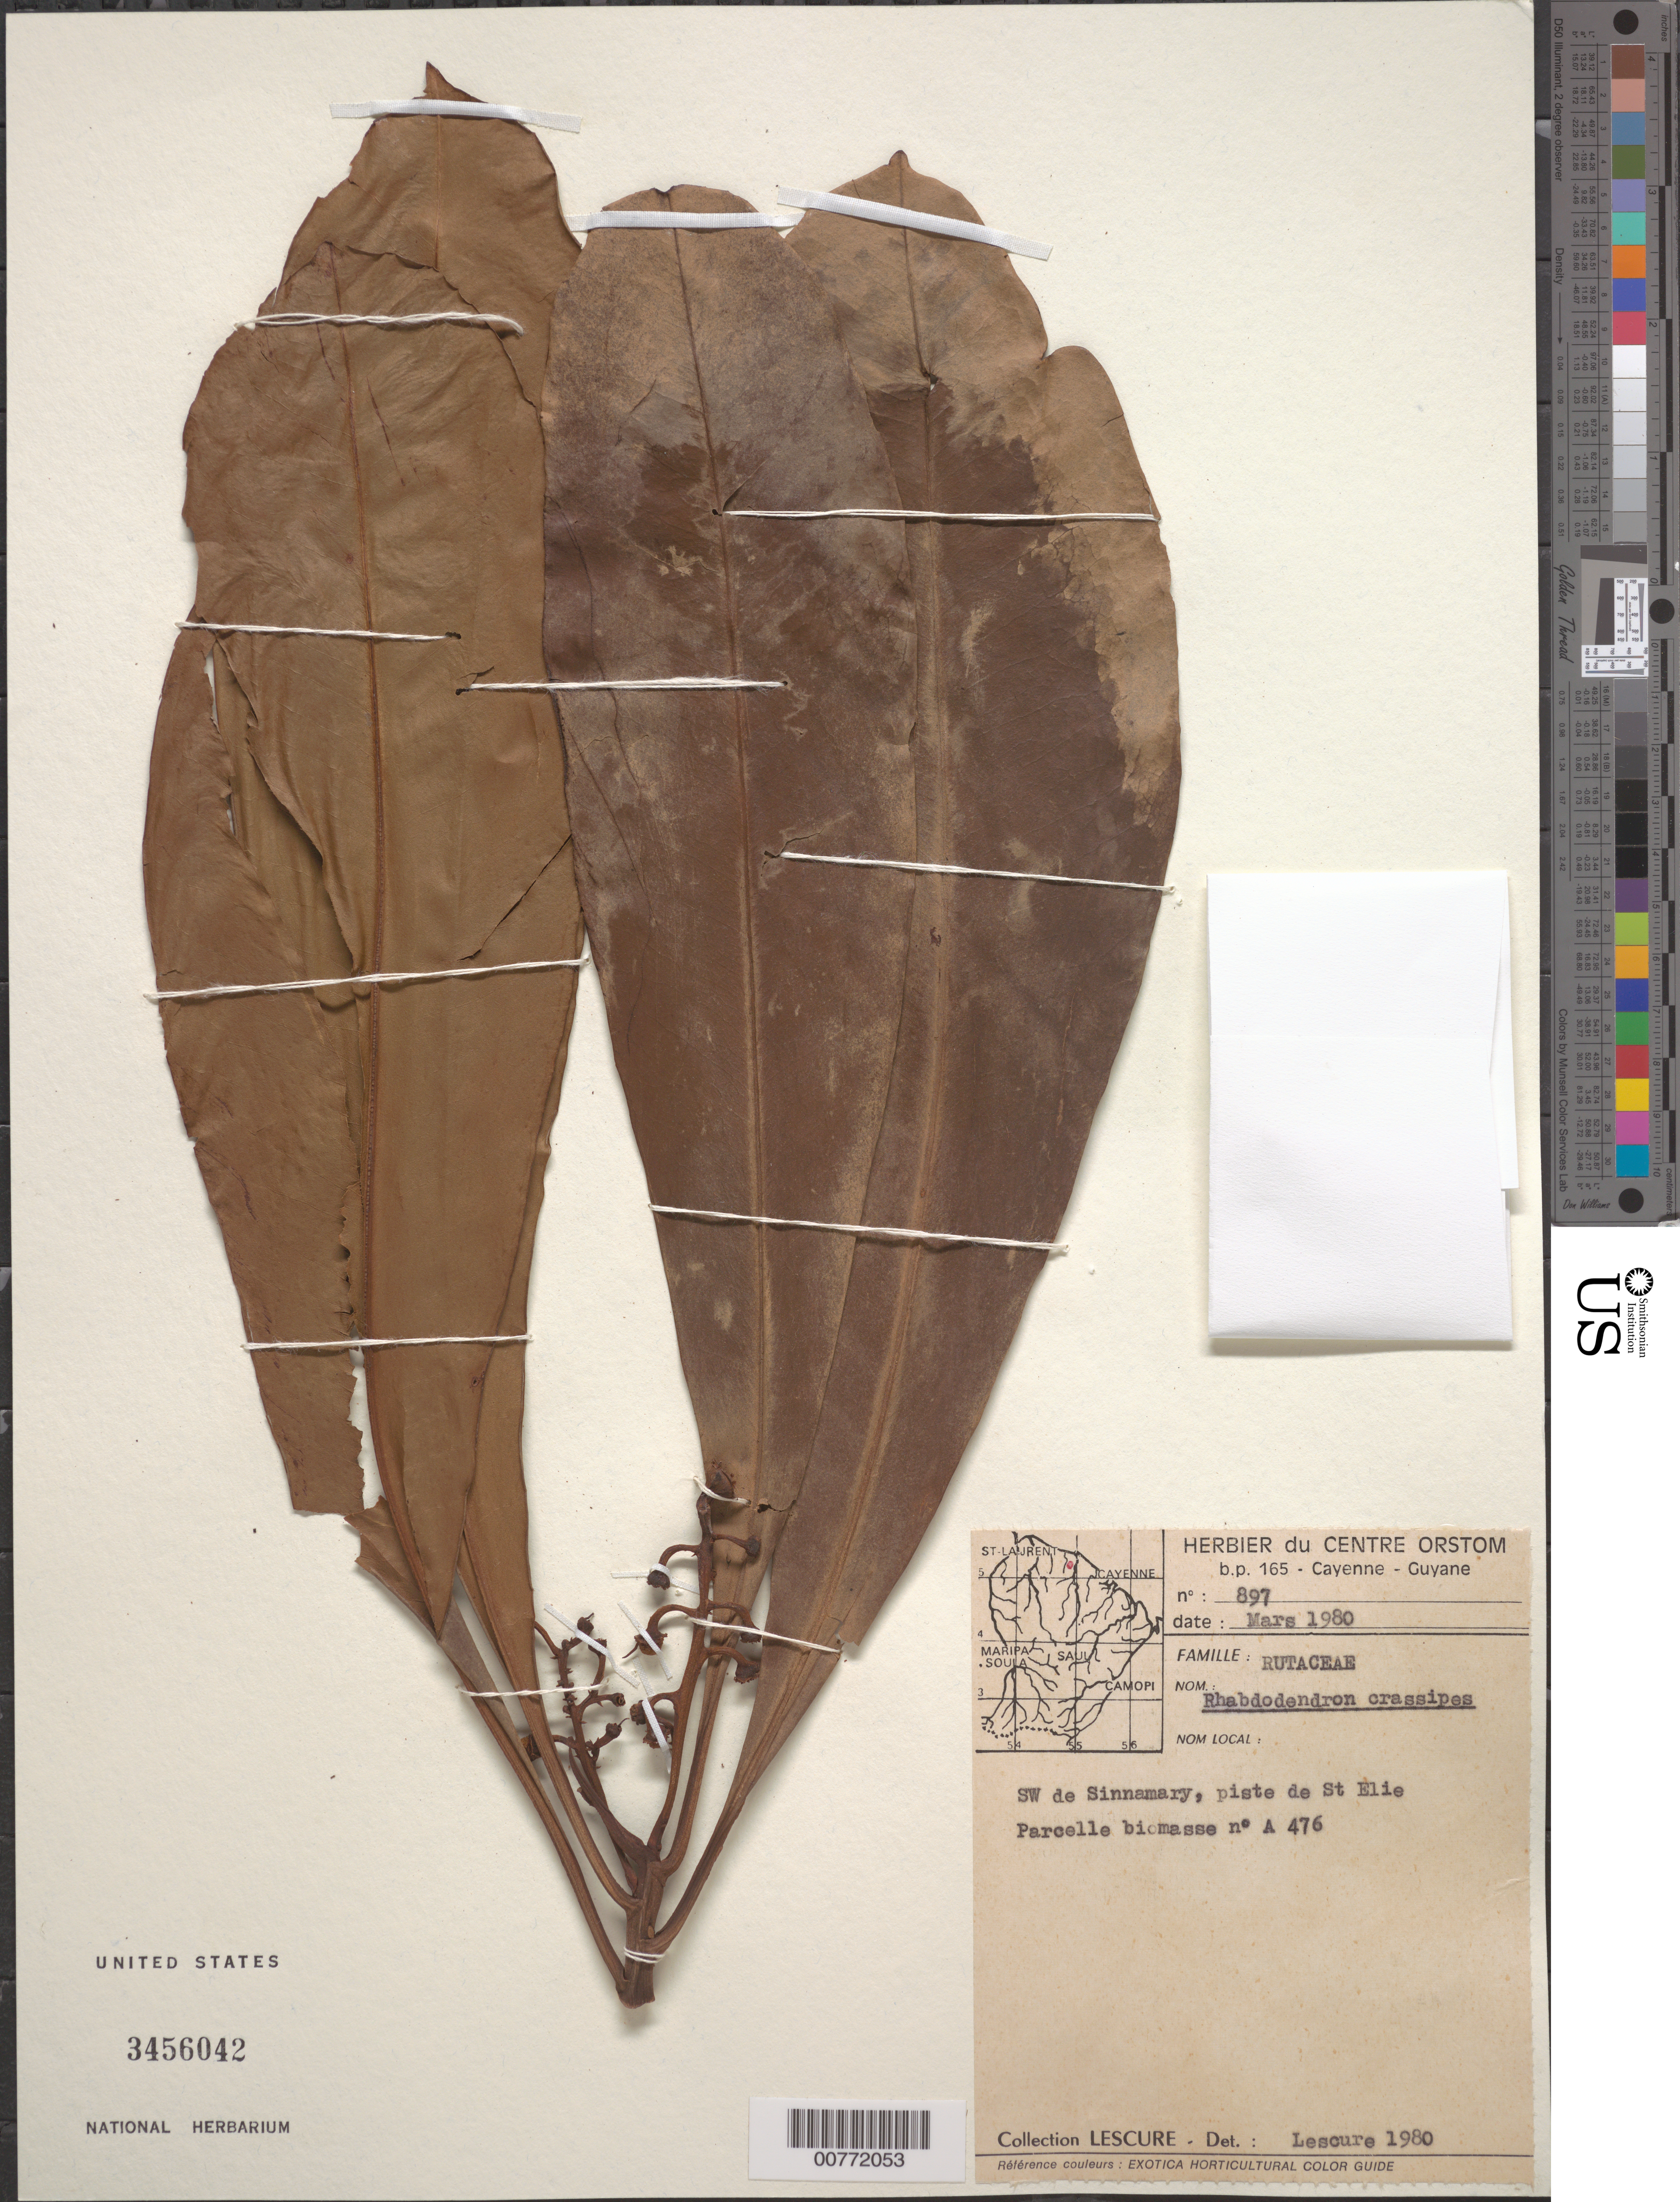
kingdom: Plantae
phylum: Tracheophyta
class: Magnoliopsida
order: Caryophyllales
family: Rhabdodendraceae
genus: Rhabdodendron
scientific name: Rhabdodendron crassipes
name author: (Spruce ex Benth.) Huber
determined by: Lescure, J.- P.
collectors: J.-P. Lescure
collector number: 897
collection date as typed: Mar-80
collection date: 1980-03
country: French Guiana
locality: Piste de Saint-Élie, SW de Sinnamary, Parcelle Biomasse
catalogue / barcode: US 3456042